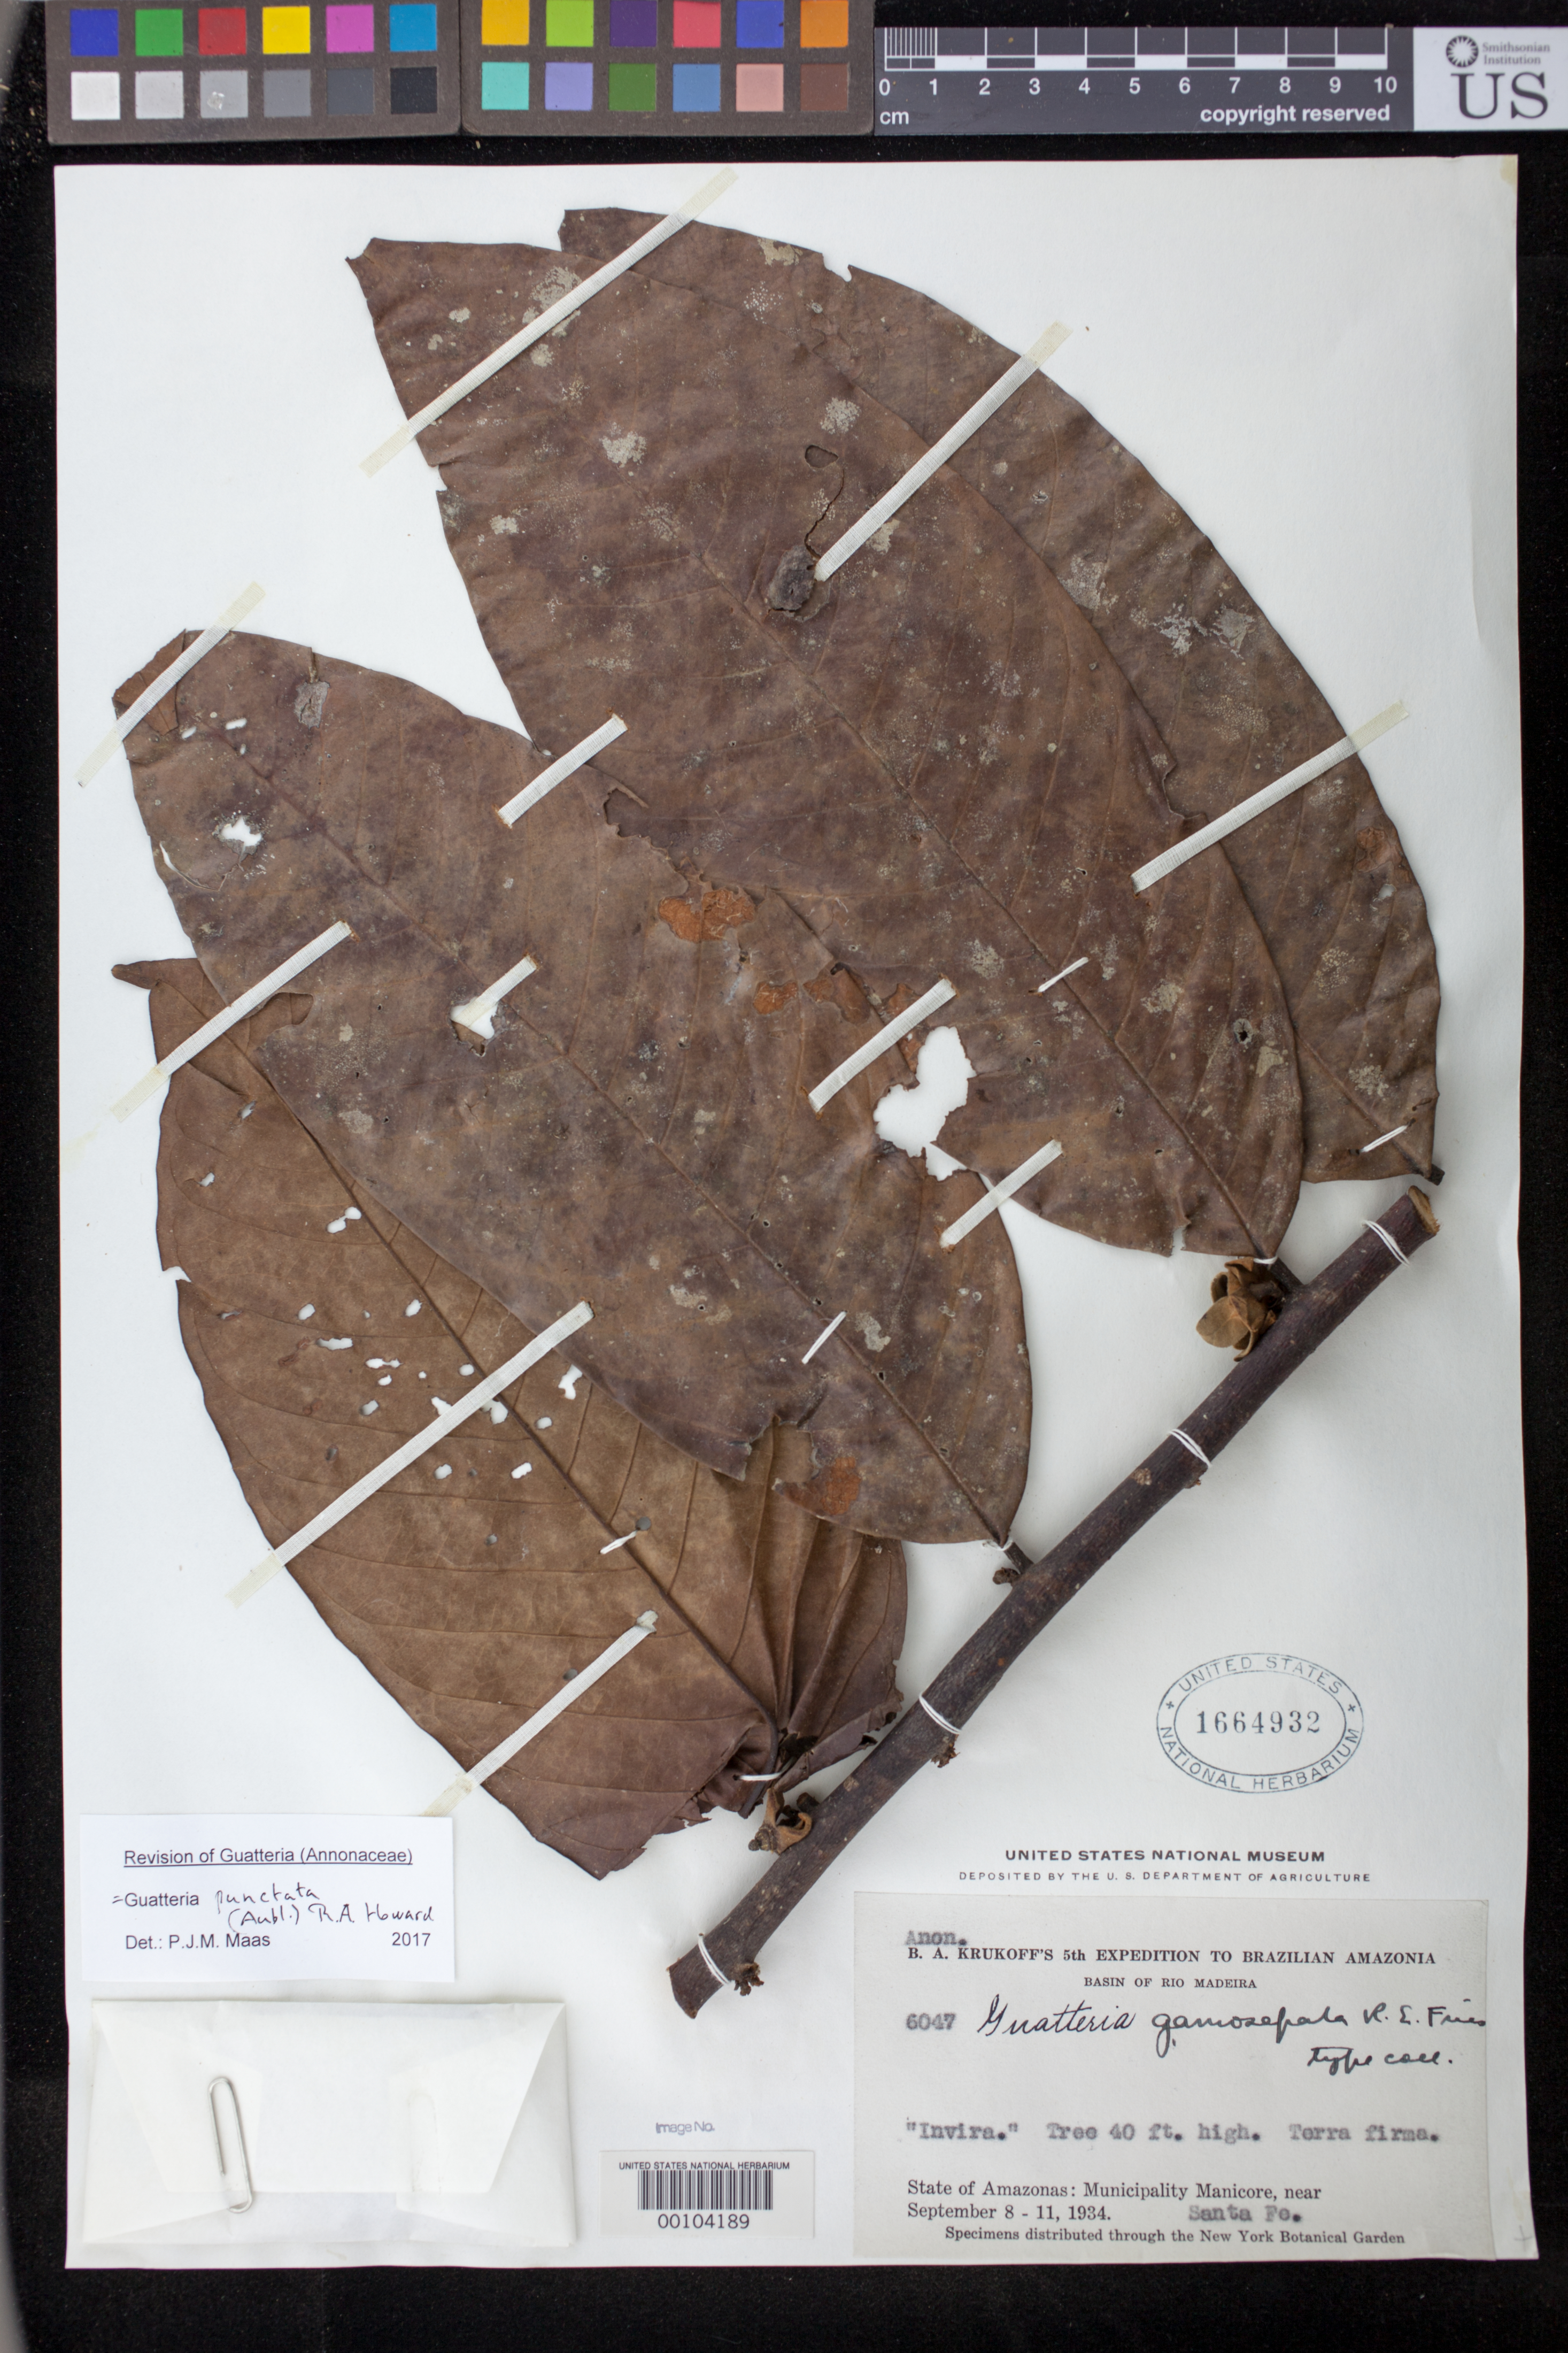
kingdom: Plantae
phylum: Tracheophyta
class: Magnoliopsida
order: Magnoliales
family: Annonaceae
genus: Guatteria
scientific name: Guatteria gamosepala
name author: R.E. Fr.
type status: Isotype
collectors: B. A. Krukoff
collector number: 6047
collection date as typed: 08 Sep 1934 to 11 Sep 1934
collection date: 1934-09-08/1934-09-11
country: Brazil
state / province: Amazonas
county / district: Manicoré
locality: Near Santa Fe.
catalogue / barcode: US 1664932